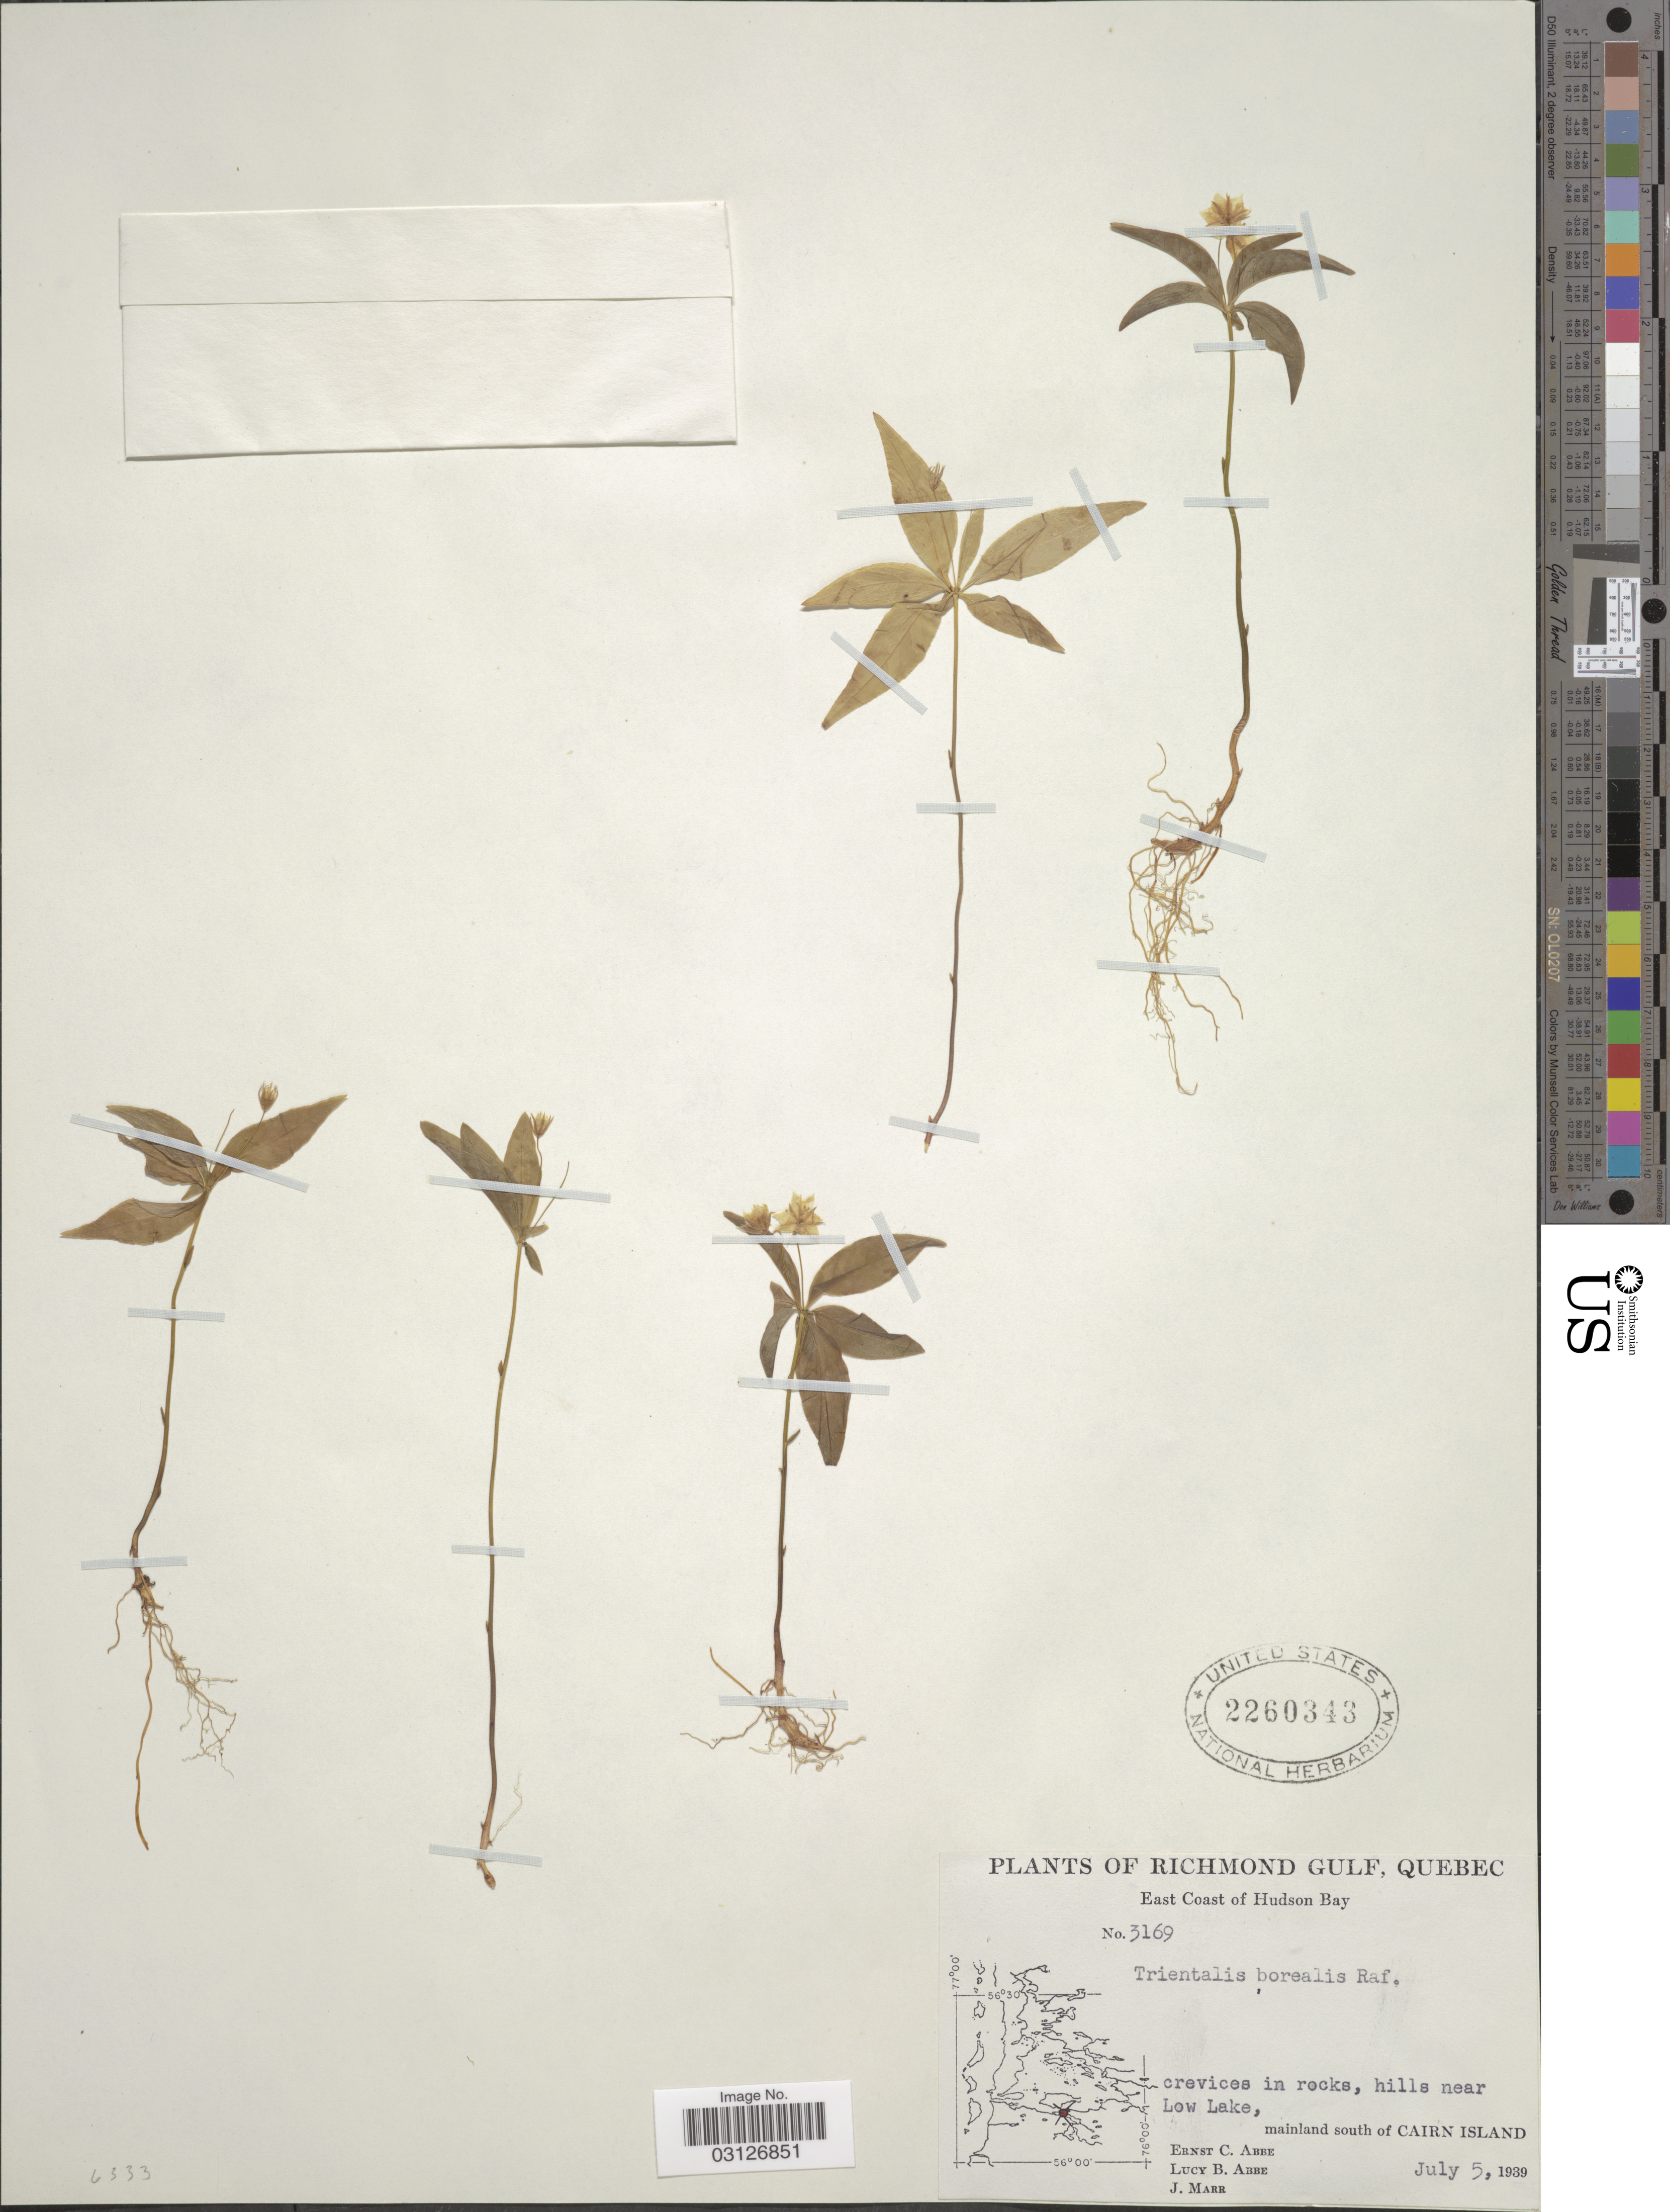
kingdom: Plantae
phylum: Tracheophyta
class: Magnoliopsida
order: Ericales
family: Primulaceae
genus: Trientalis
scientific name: Trientalis borealis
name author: Raf.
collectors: E. C. Abbe, L. B. Abbe & J. Marr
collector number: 3169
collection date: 1939-07-05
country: Canada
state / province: Quebec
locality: Richmond Gulf. East Coast of Hudson Bay. Crevices in rocks, hills near Low Lake, mainland south of Cairn Island.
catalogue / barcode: US 2260343